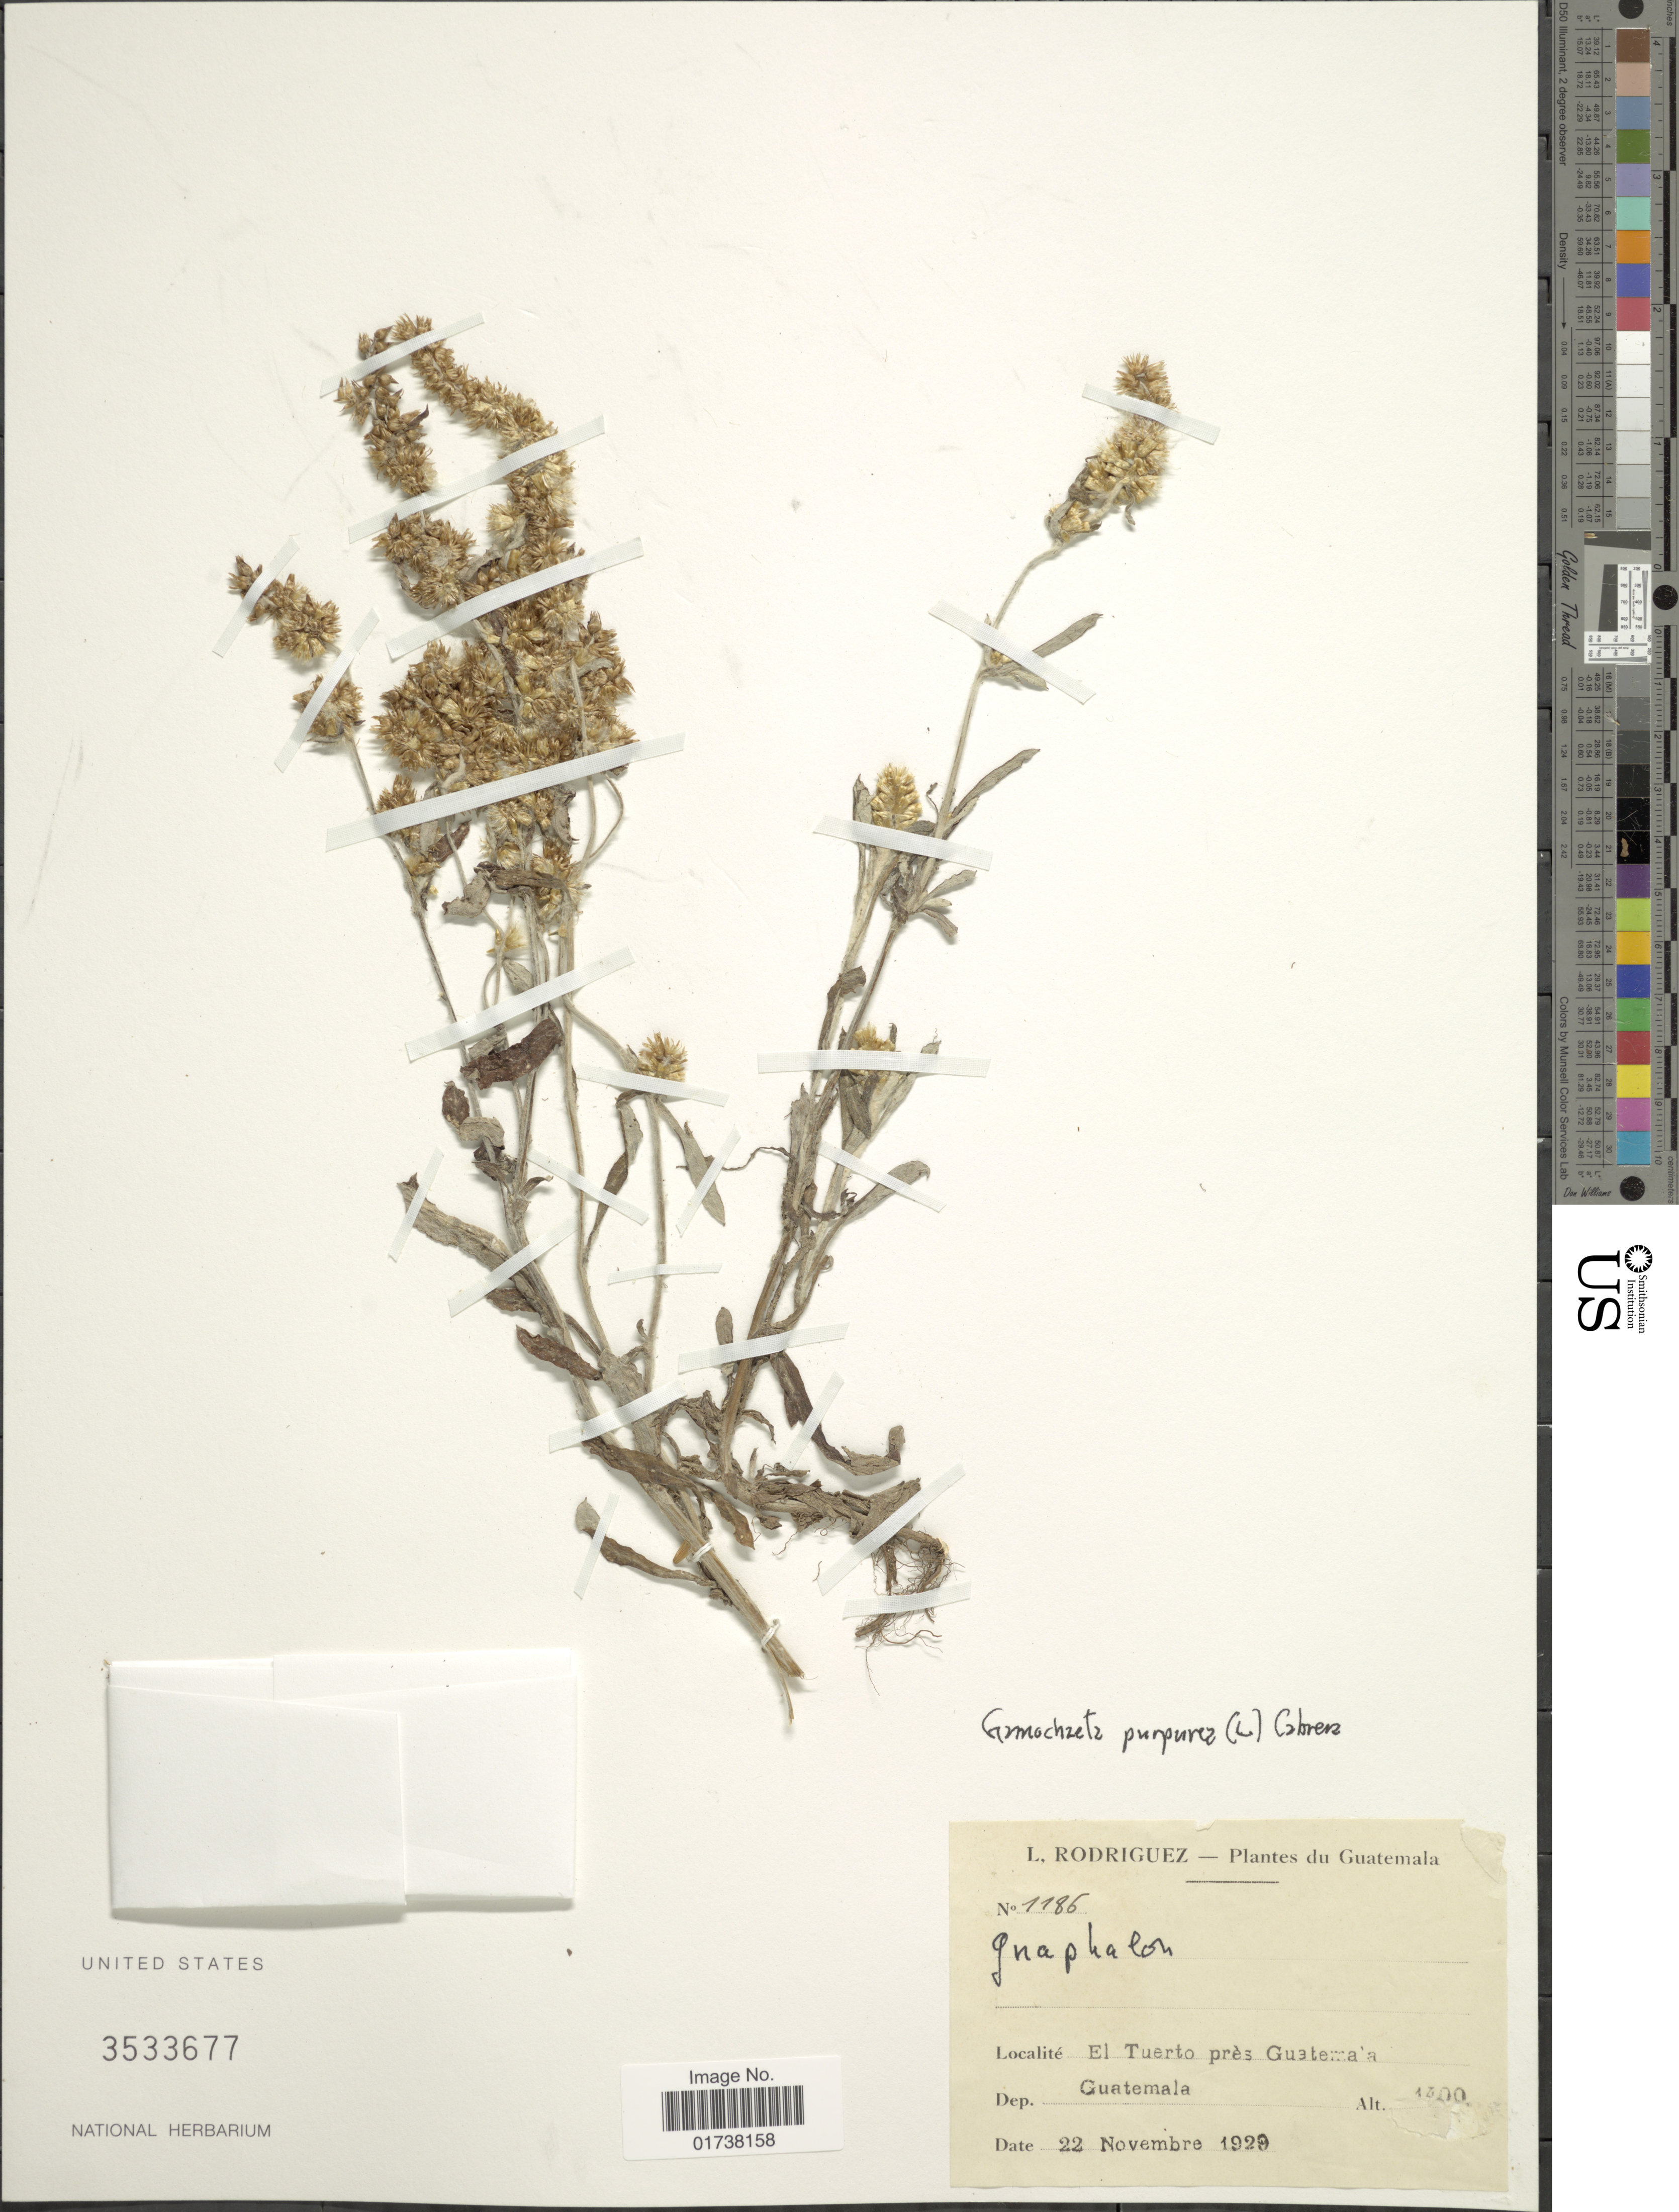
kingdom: Plantae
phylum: Tracheophyta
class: Magnoliopsida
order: Asterales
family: Asteraceae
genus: Gamochaeta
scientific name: Gamochaeta sphacilata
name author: (Kunth) Cabrera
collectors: L. Rodriguez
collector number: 1186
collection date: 1929-11-22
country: Guatemala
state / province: Guatemala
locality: El Tuerto pres Guatema's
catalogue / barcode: US 3533677